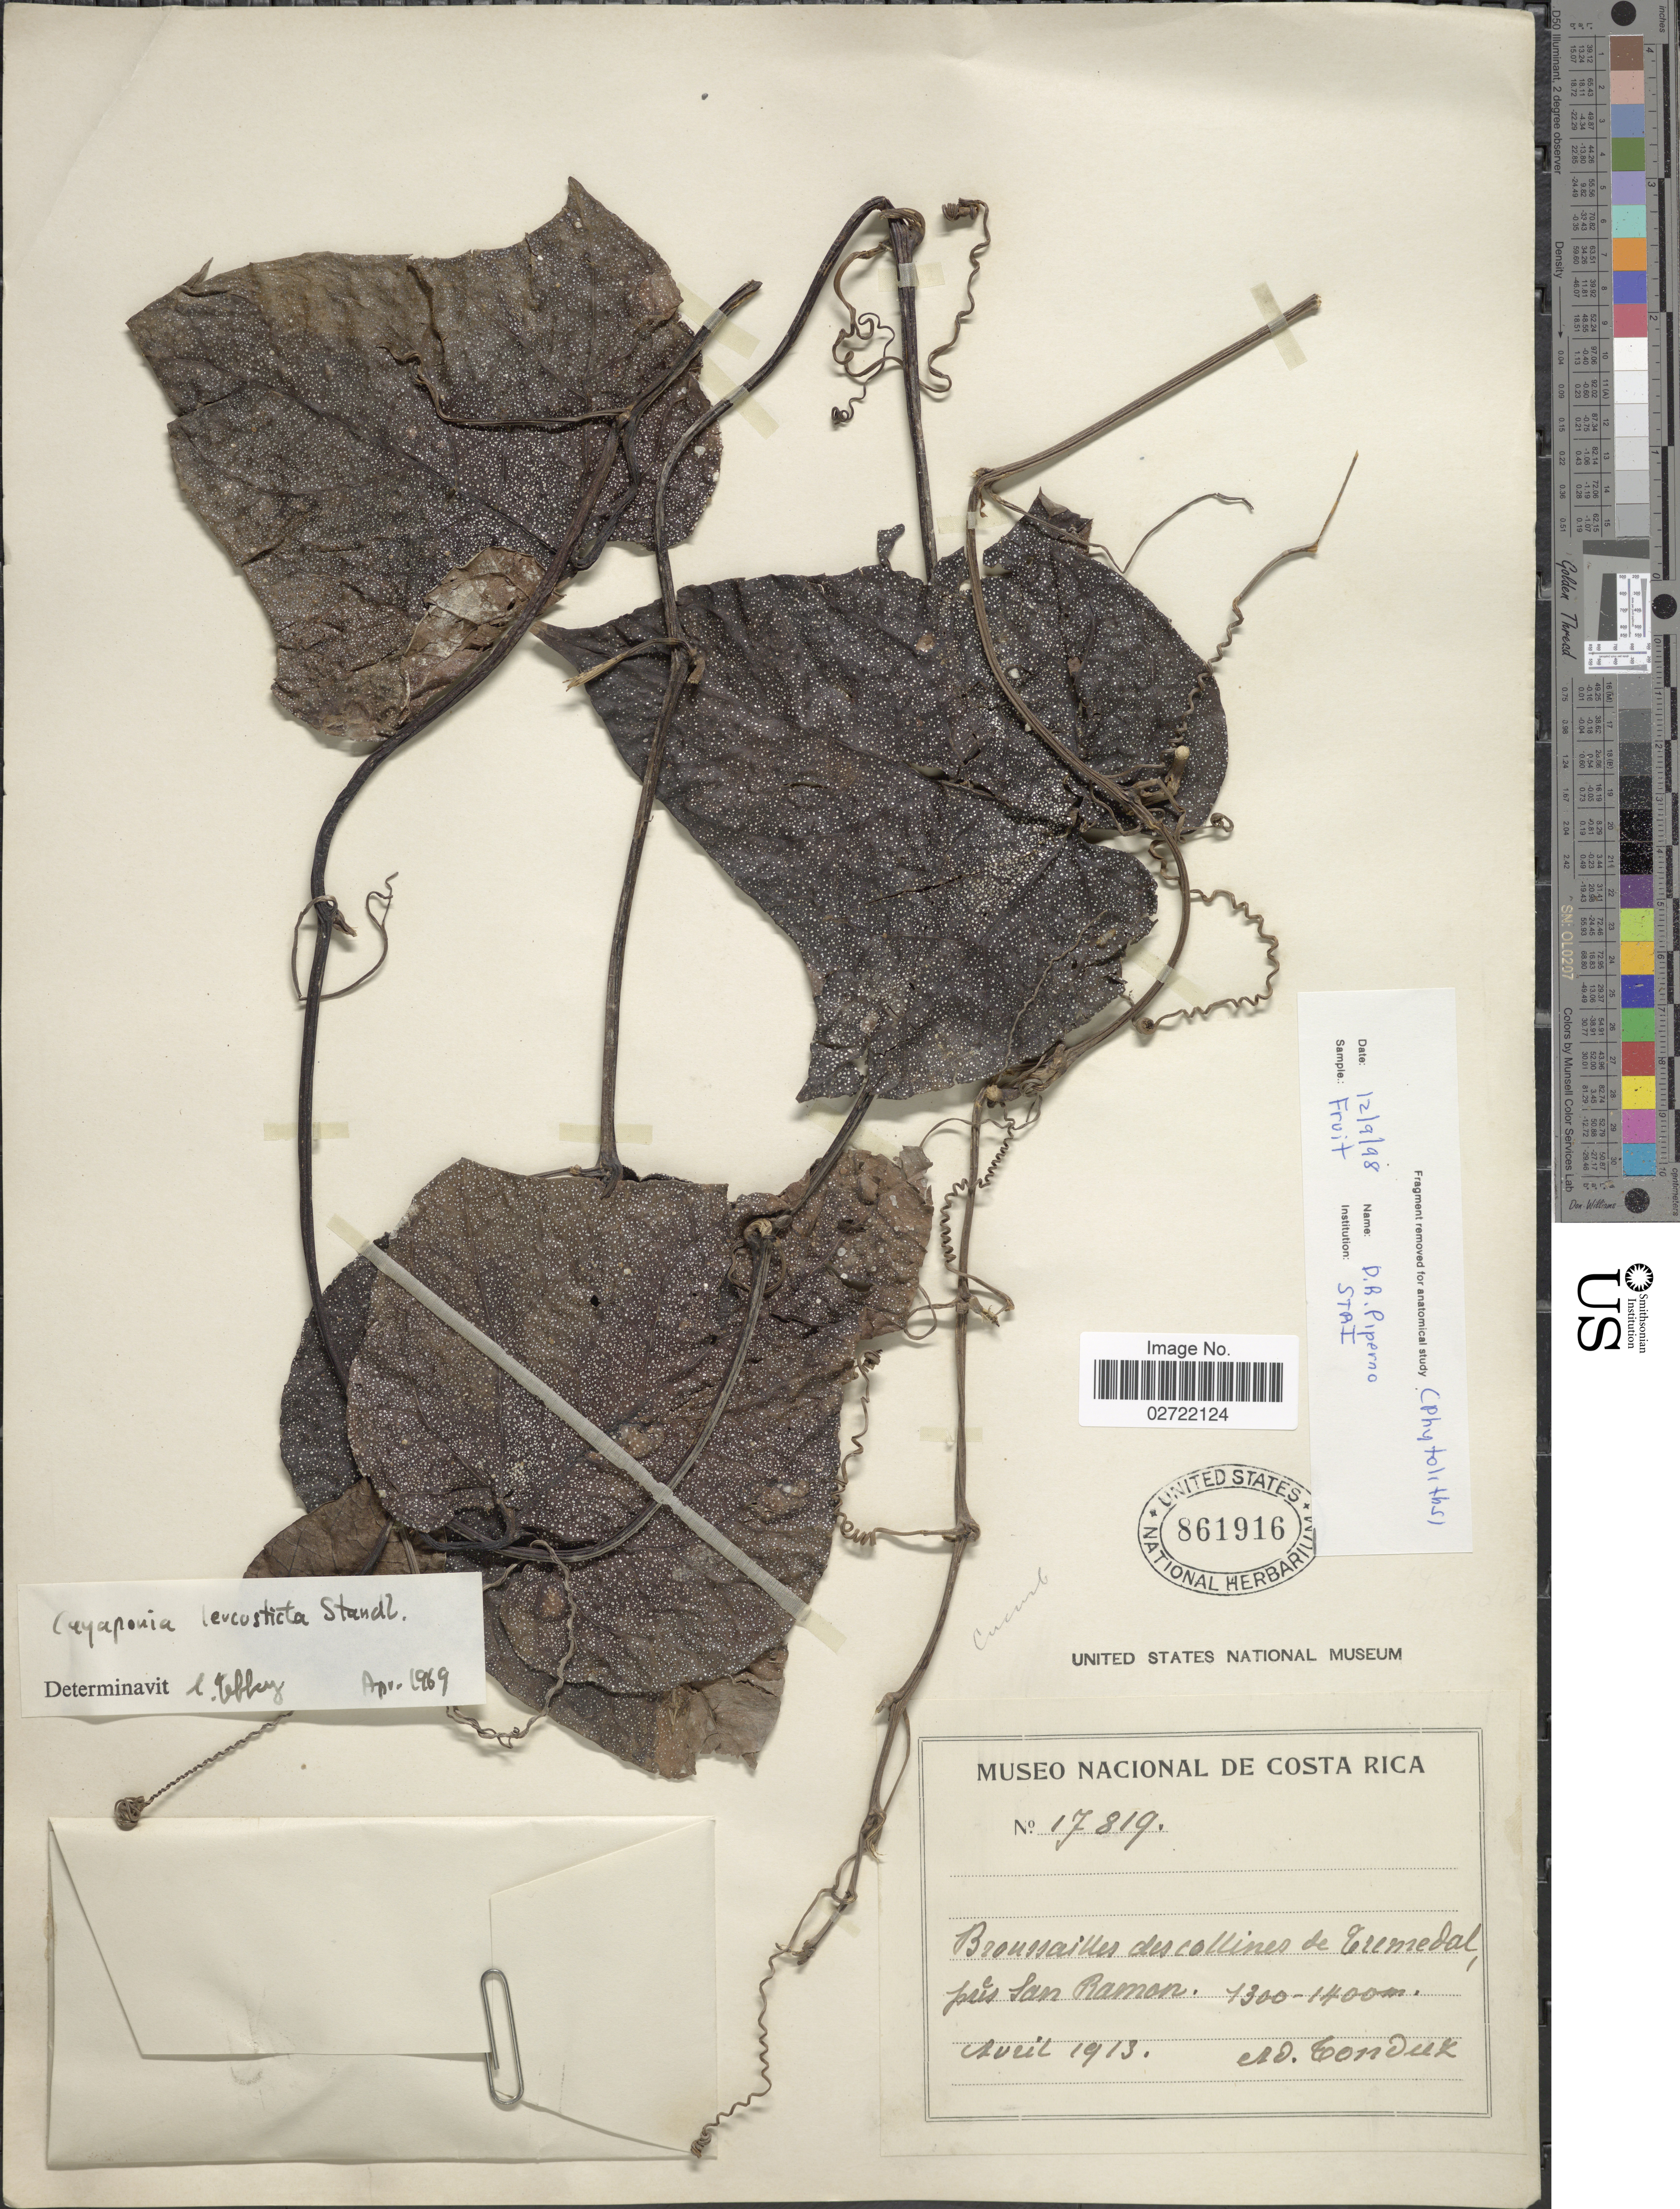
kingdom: Plantae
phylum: Tracheophyta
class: Magnoliopsida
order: Cucurbitales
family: Cucurbitaceae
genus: Cayaponia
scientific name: Cayaponia leucosticta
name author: Standl.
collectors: A. Tonduz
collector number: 17819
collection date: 1913-04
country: Costa Rica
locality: Broussailles des collines de Tremedal, prés San Ramon.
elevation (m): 1300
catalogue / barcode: US 861916